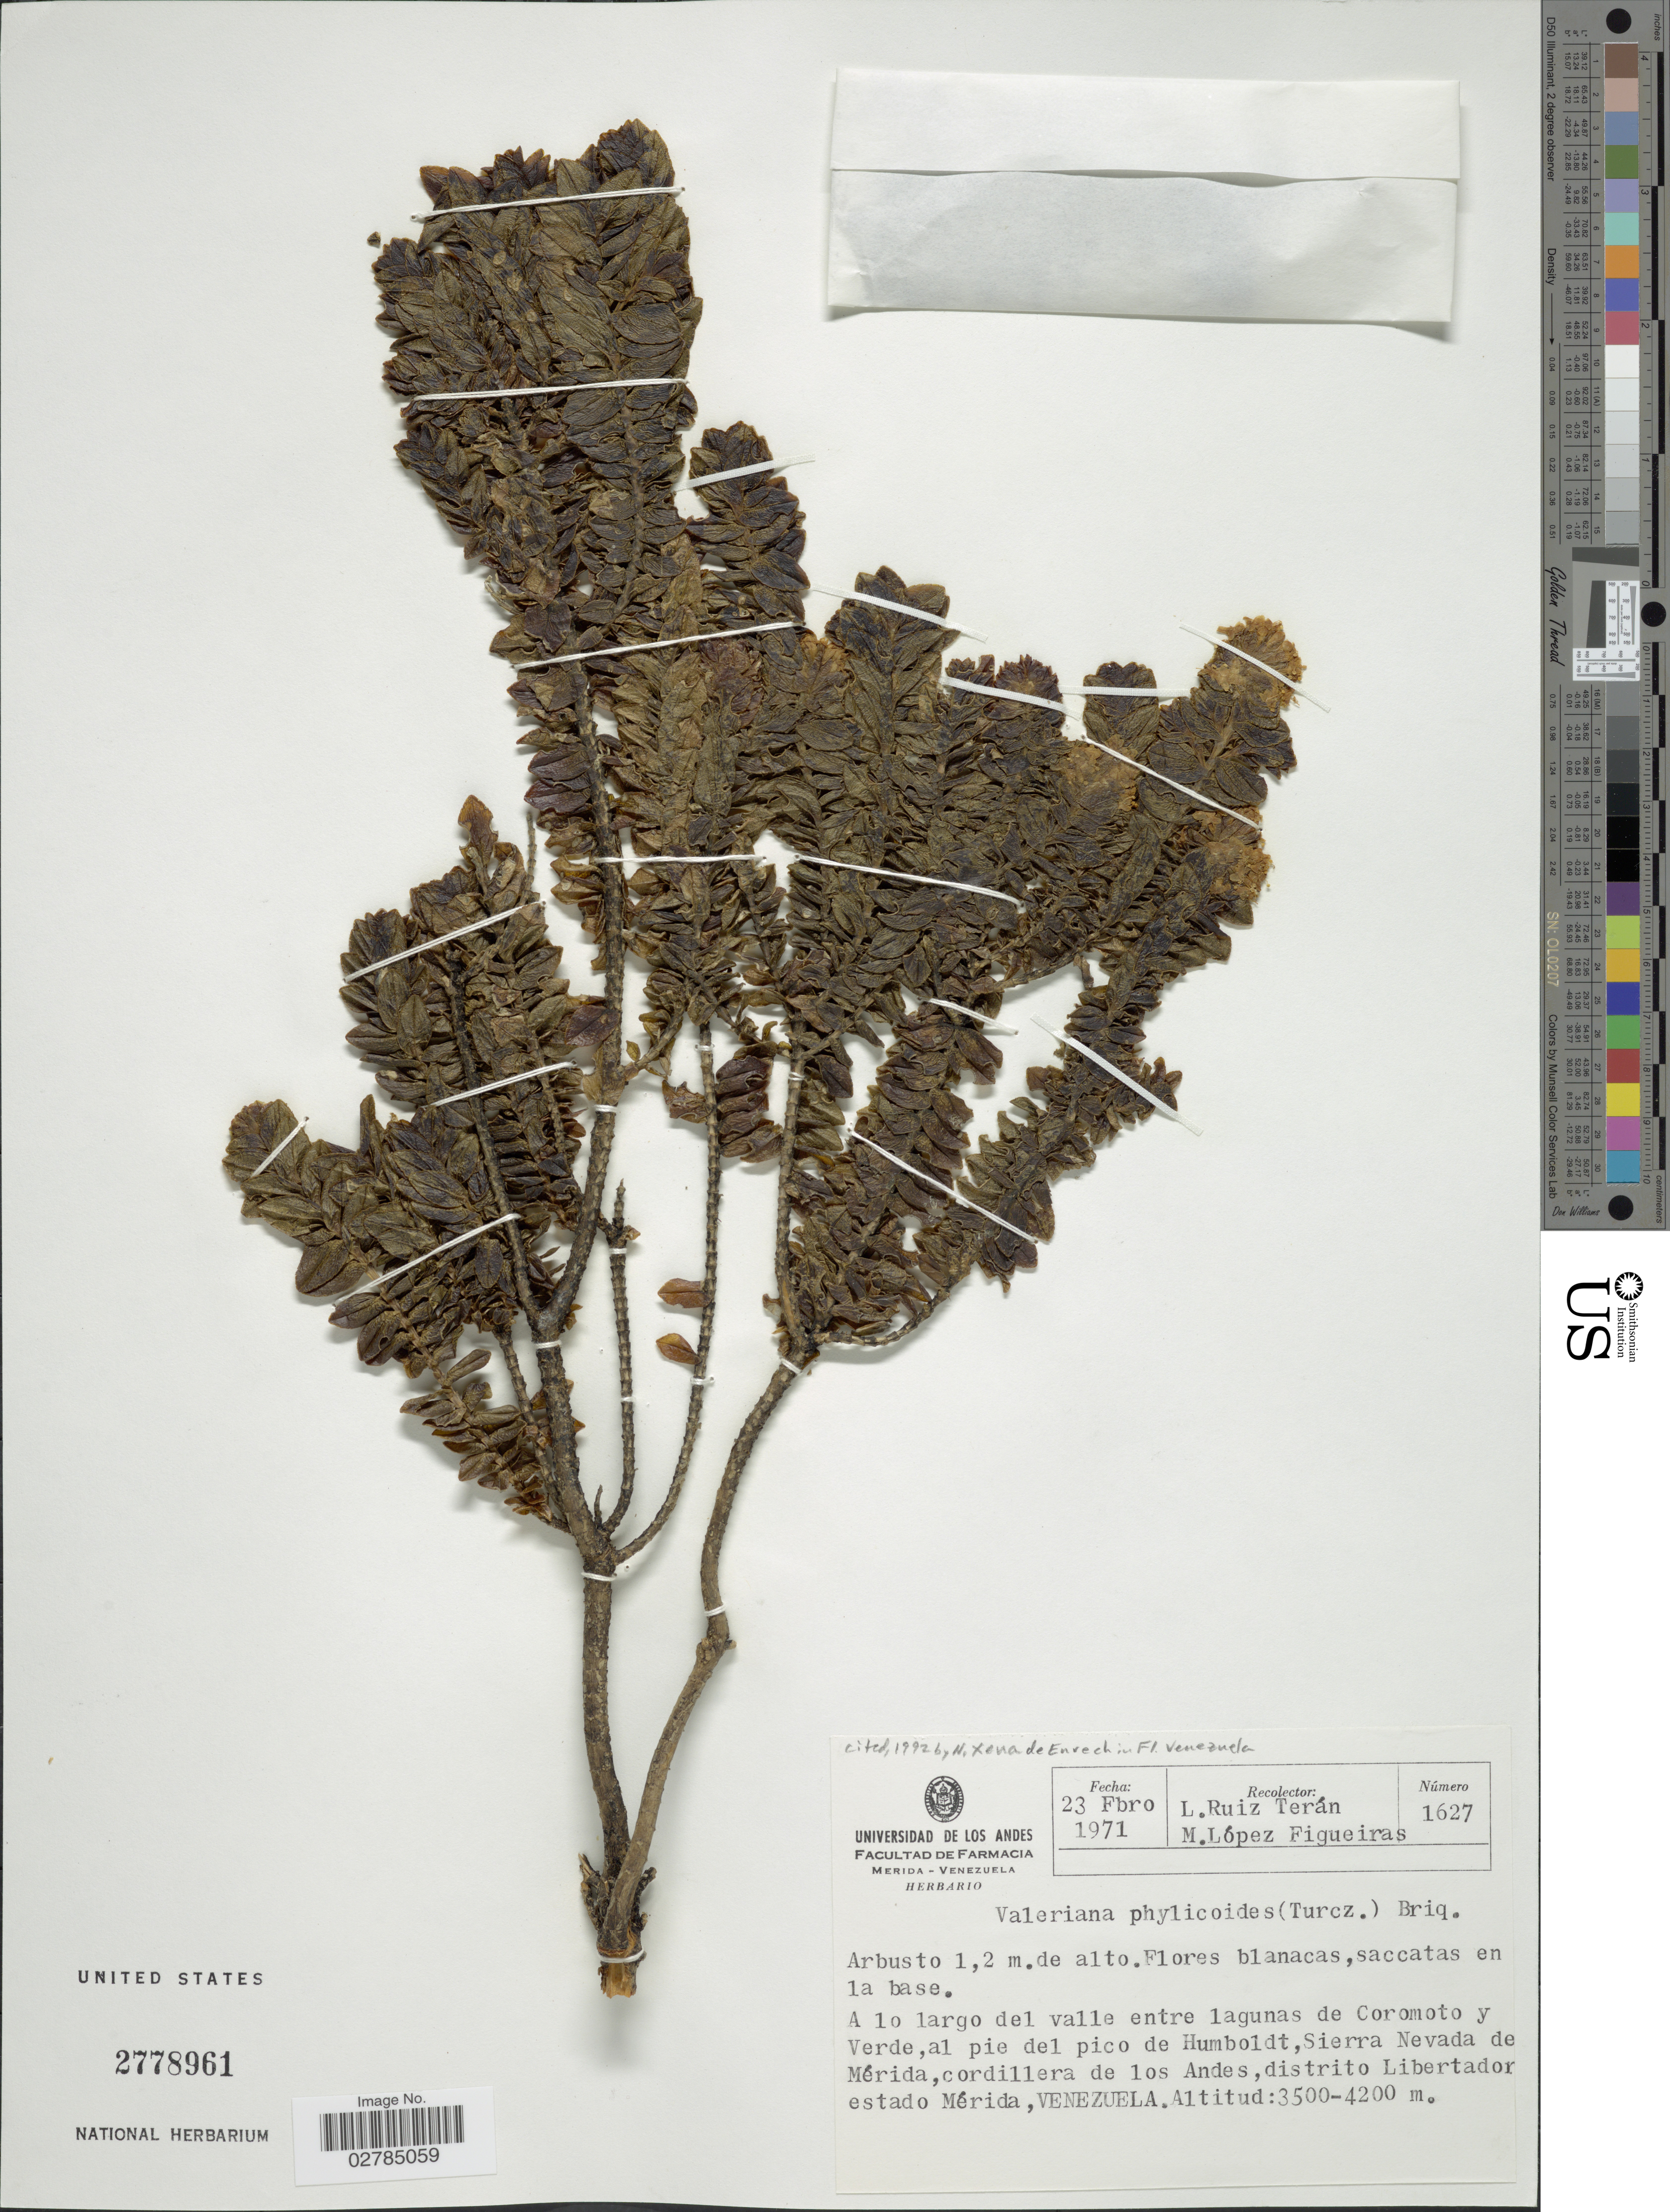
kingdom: Plantae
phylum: Tracheophyta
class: Magnoliopsida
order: Dipsacales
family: Caprifoliaceae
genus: Valeriana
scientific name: Valeriana phylicoides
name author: (Turcz.) Briq.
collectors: L. E. Ruíz-Terán & M. López Figueiras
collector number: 1627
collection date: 1971-02-23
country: Venezuela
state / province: Mérida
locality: A lo largo del valle entre lagunas de Coromoto y Verde, al pie del pico de Humboldt, Sierra Nevada de Mérida, cordillera de los Andes, distrito Libertador.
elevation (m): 3500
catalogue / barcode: US 2778961